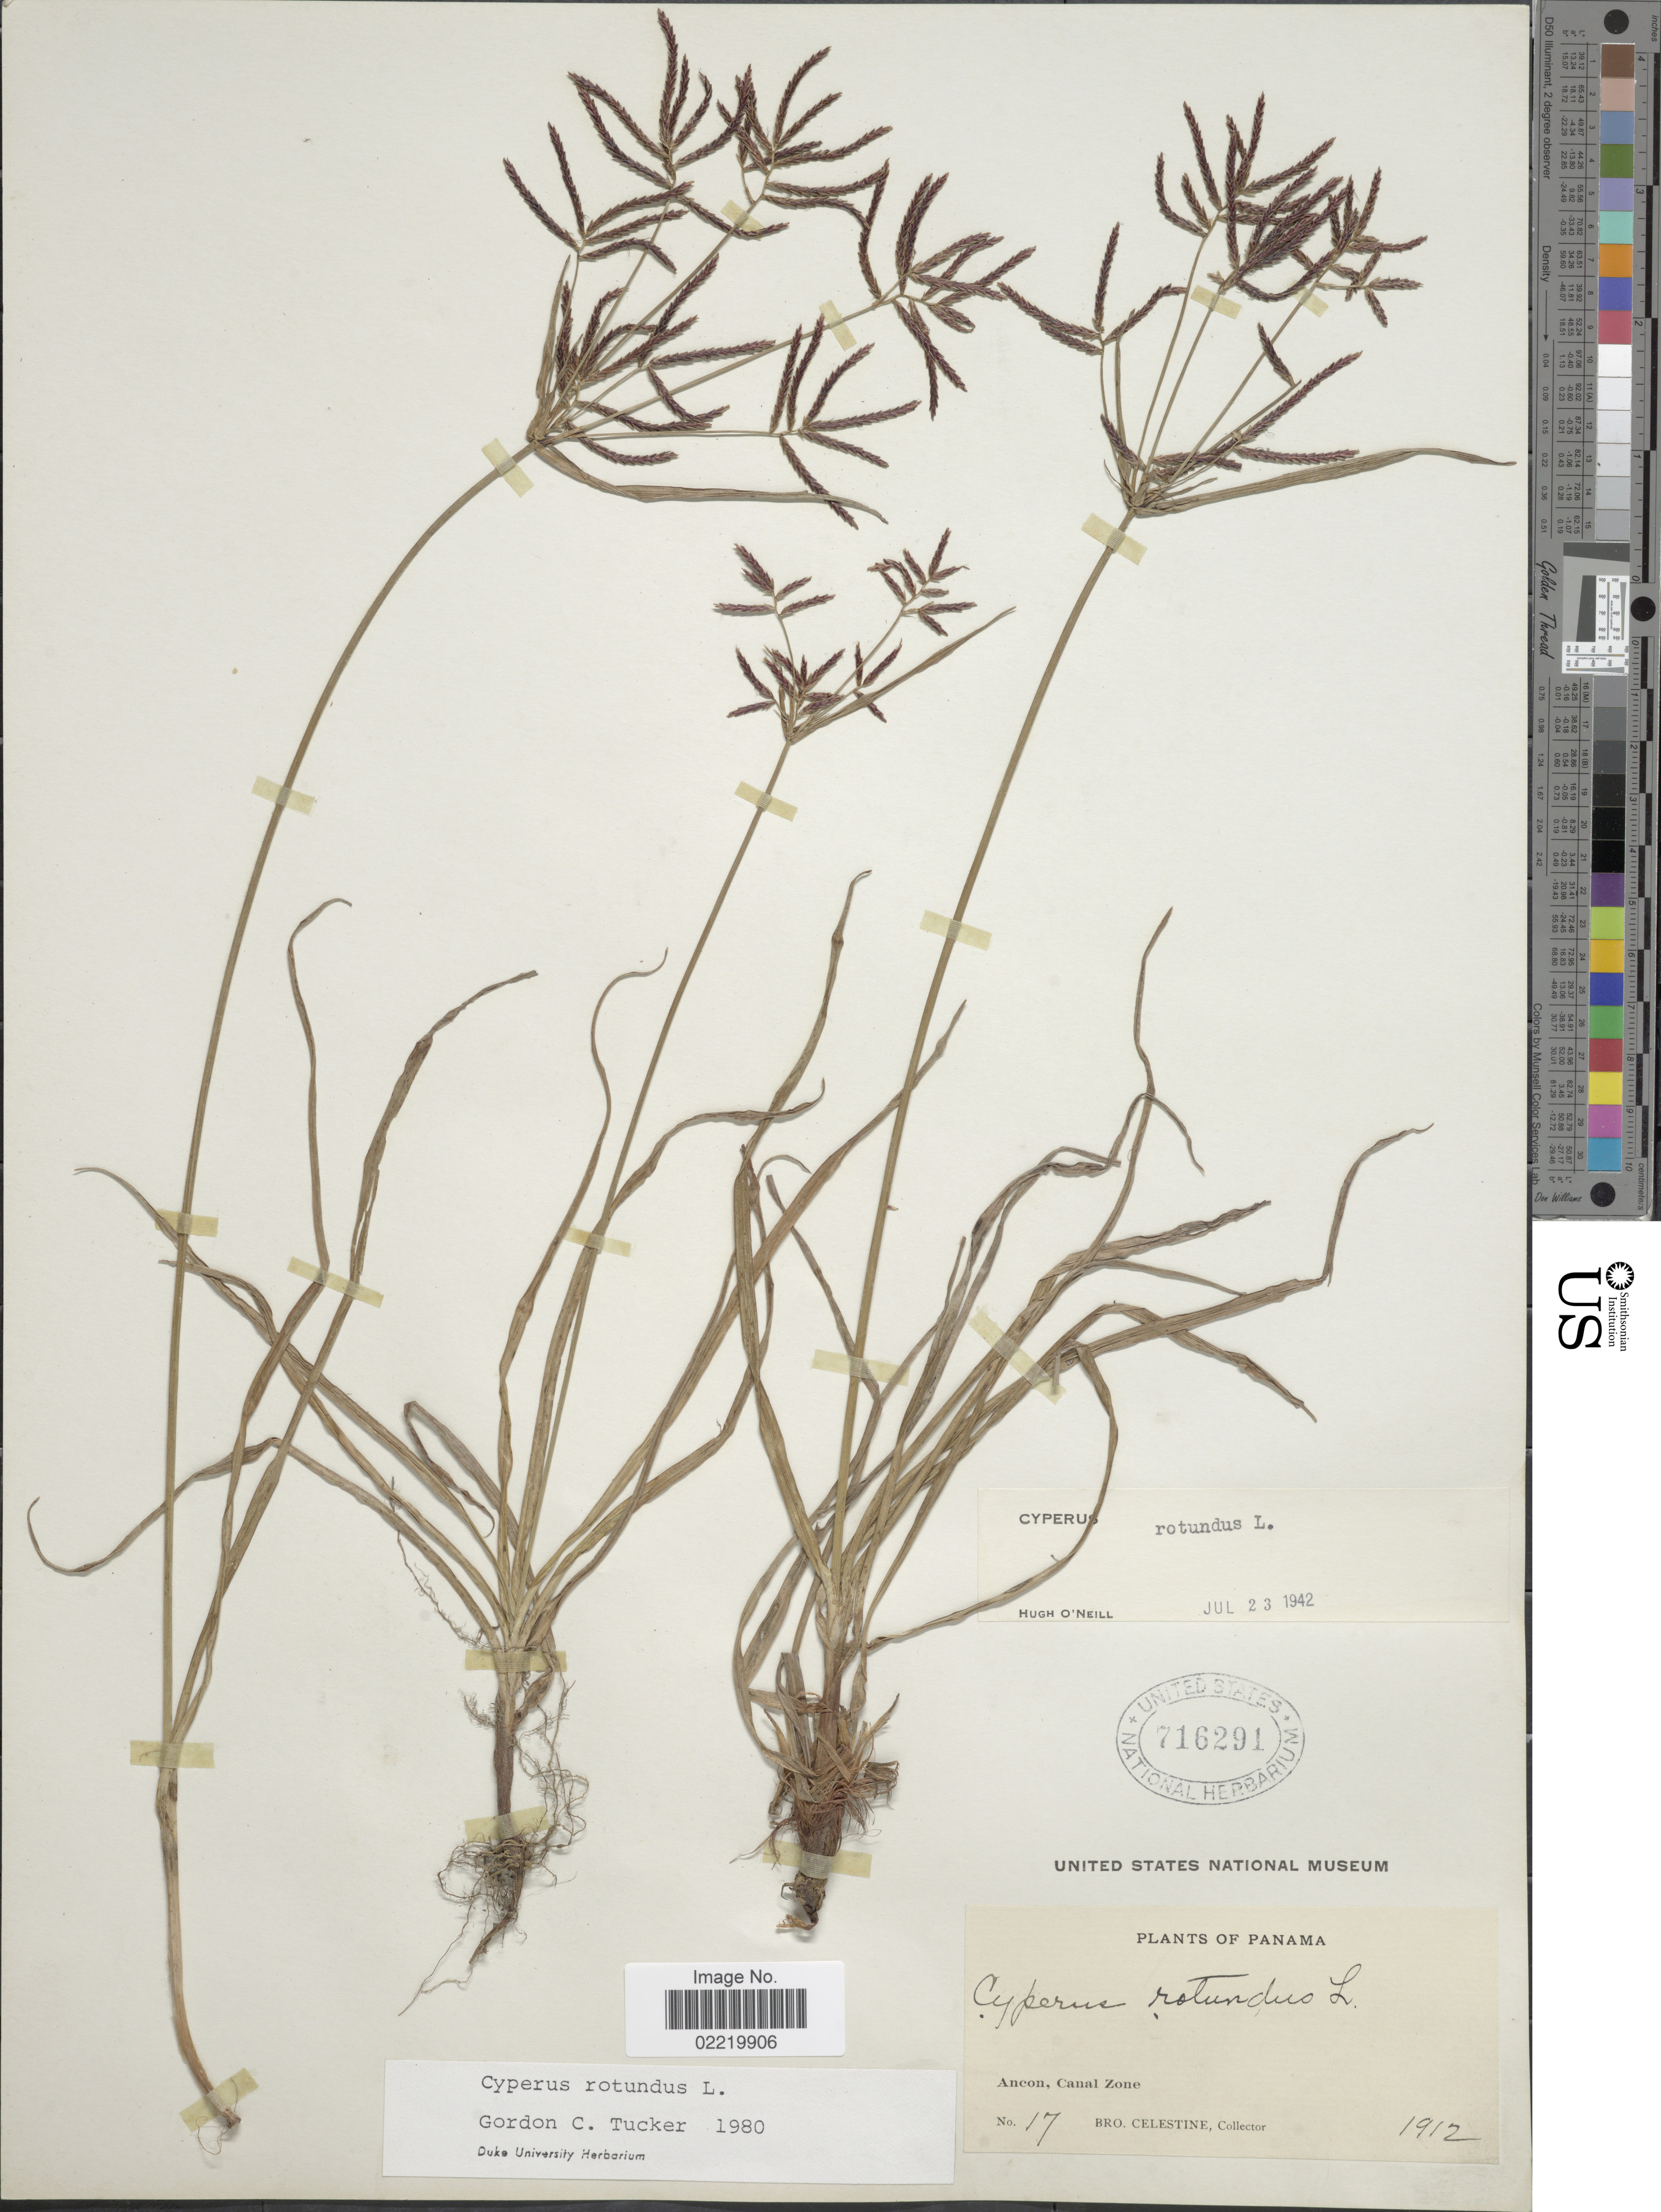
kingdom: Plantae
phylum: Tracheophyta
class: Liliopsida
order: Poales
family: Cyperaceae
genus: Cyperus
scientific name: Cyperus rotundus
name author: L.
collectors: B. Celestine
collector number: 17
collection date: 1912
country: Panama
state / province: Colón / Panamá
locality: Ancon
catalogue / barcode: US 716291